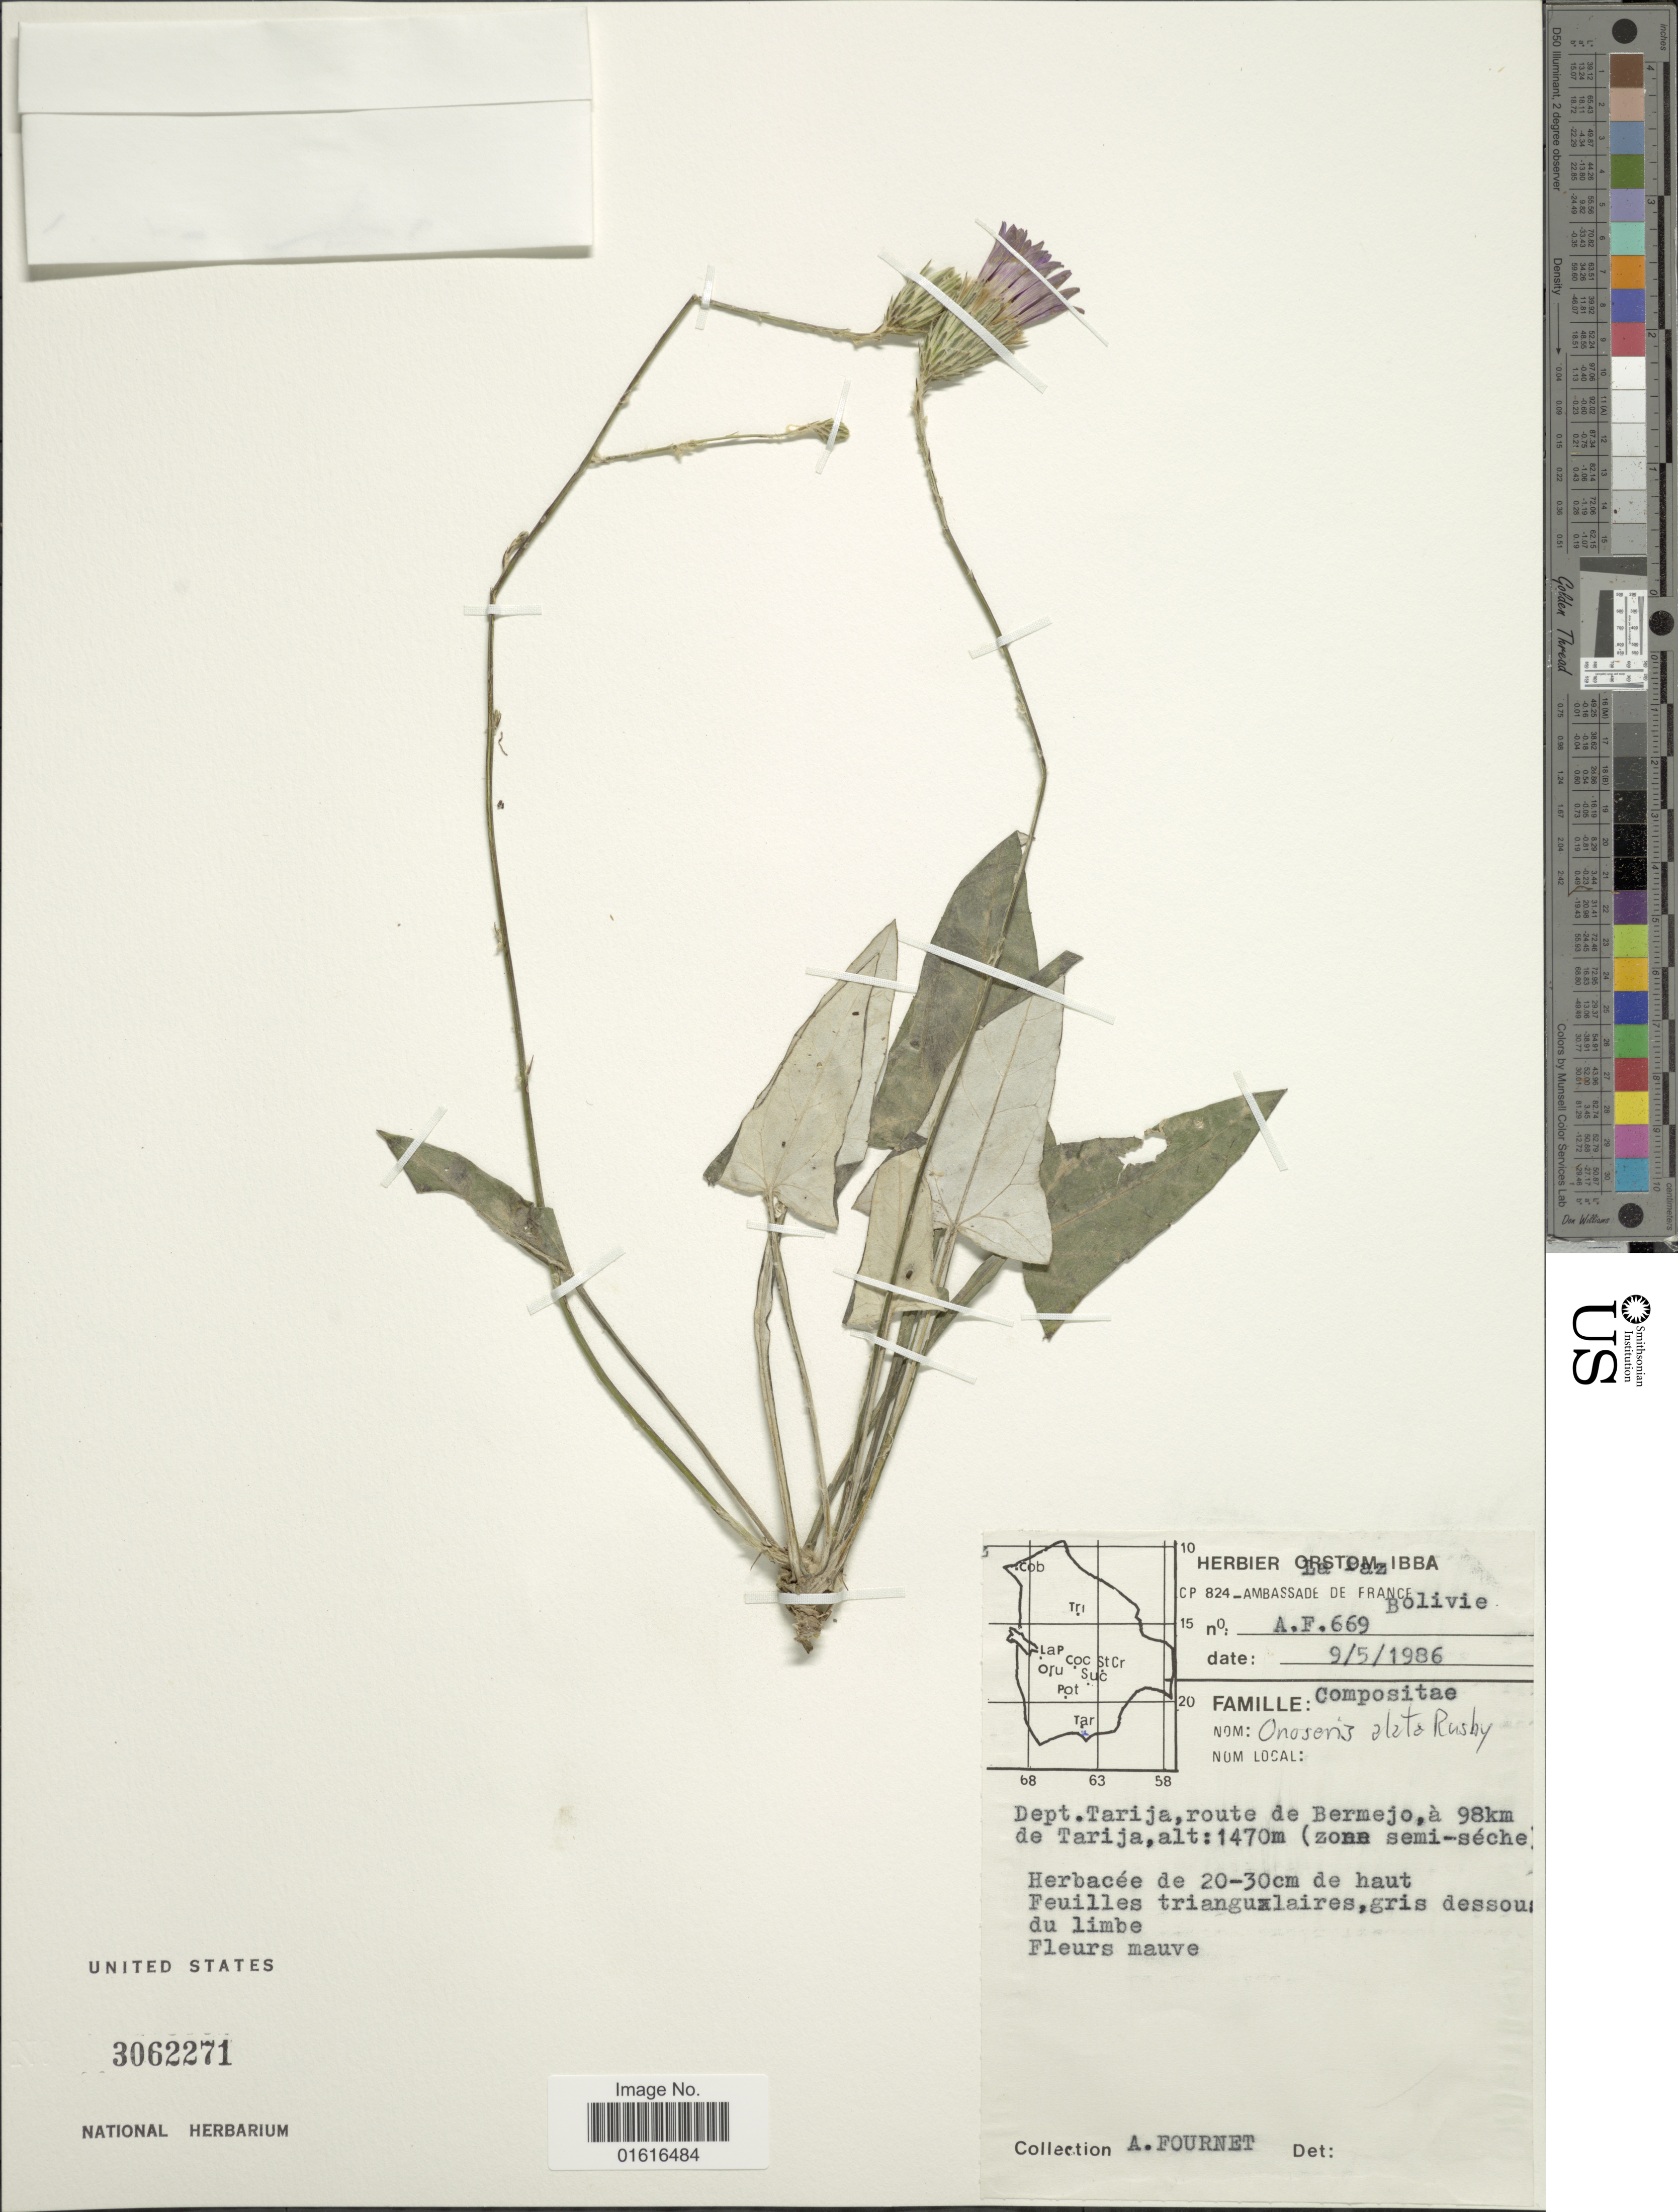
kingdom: Plantae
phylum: Tracheophyta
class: Magnoliopsida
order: Asterales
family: Asteraceae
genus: Onoseris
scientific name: Onoseris alata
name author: Rusby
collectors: A. Fournet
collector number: AF669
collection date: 1986-05-09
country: Bolivia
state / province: Tarija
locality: Route de Bermejo, a 98 km de Tarija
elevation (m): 1470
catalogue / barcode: US 3062271